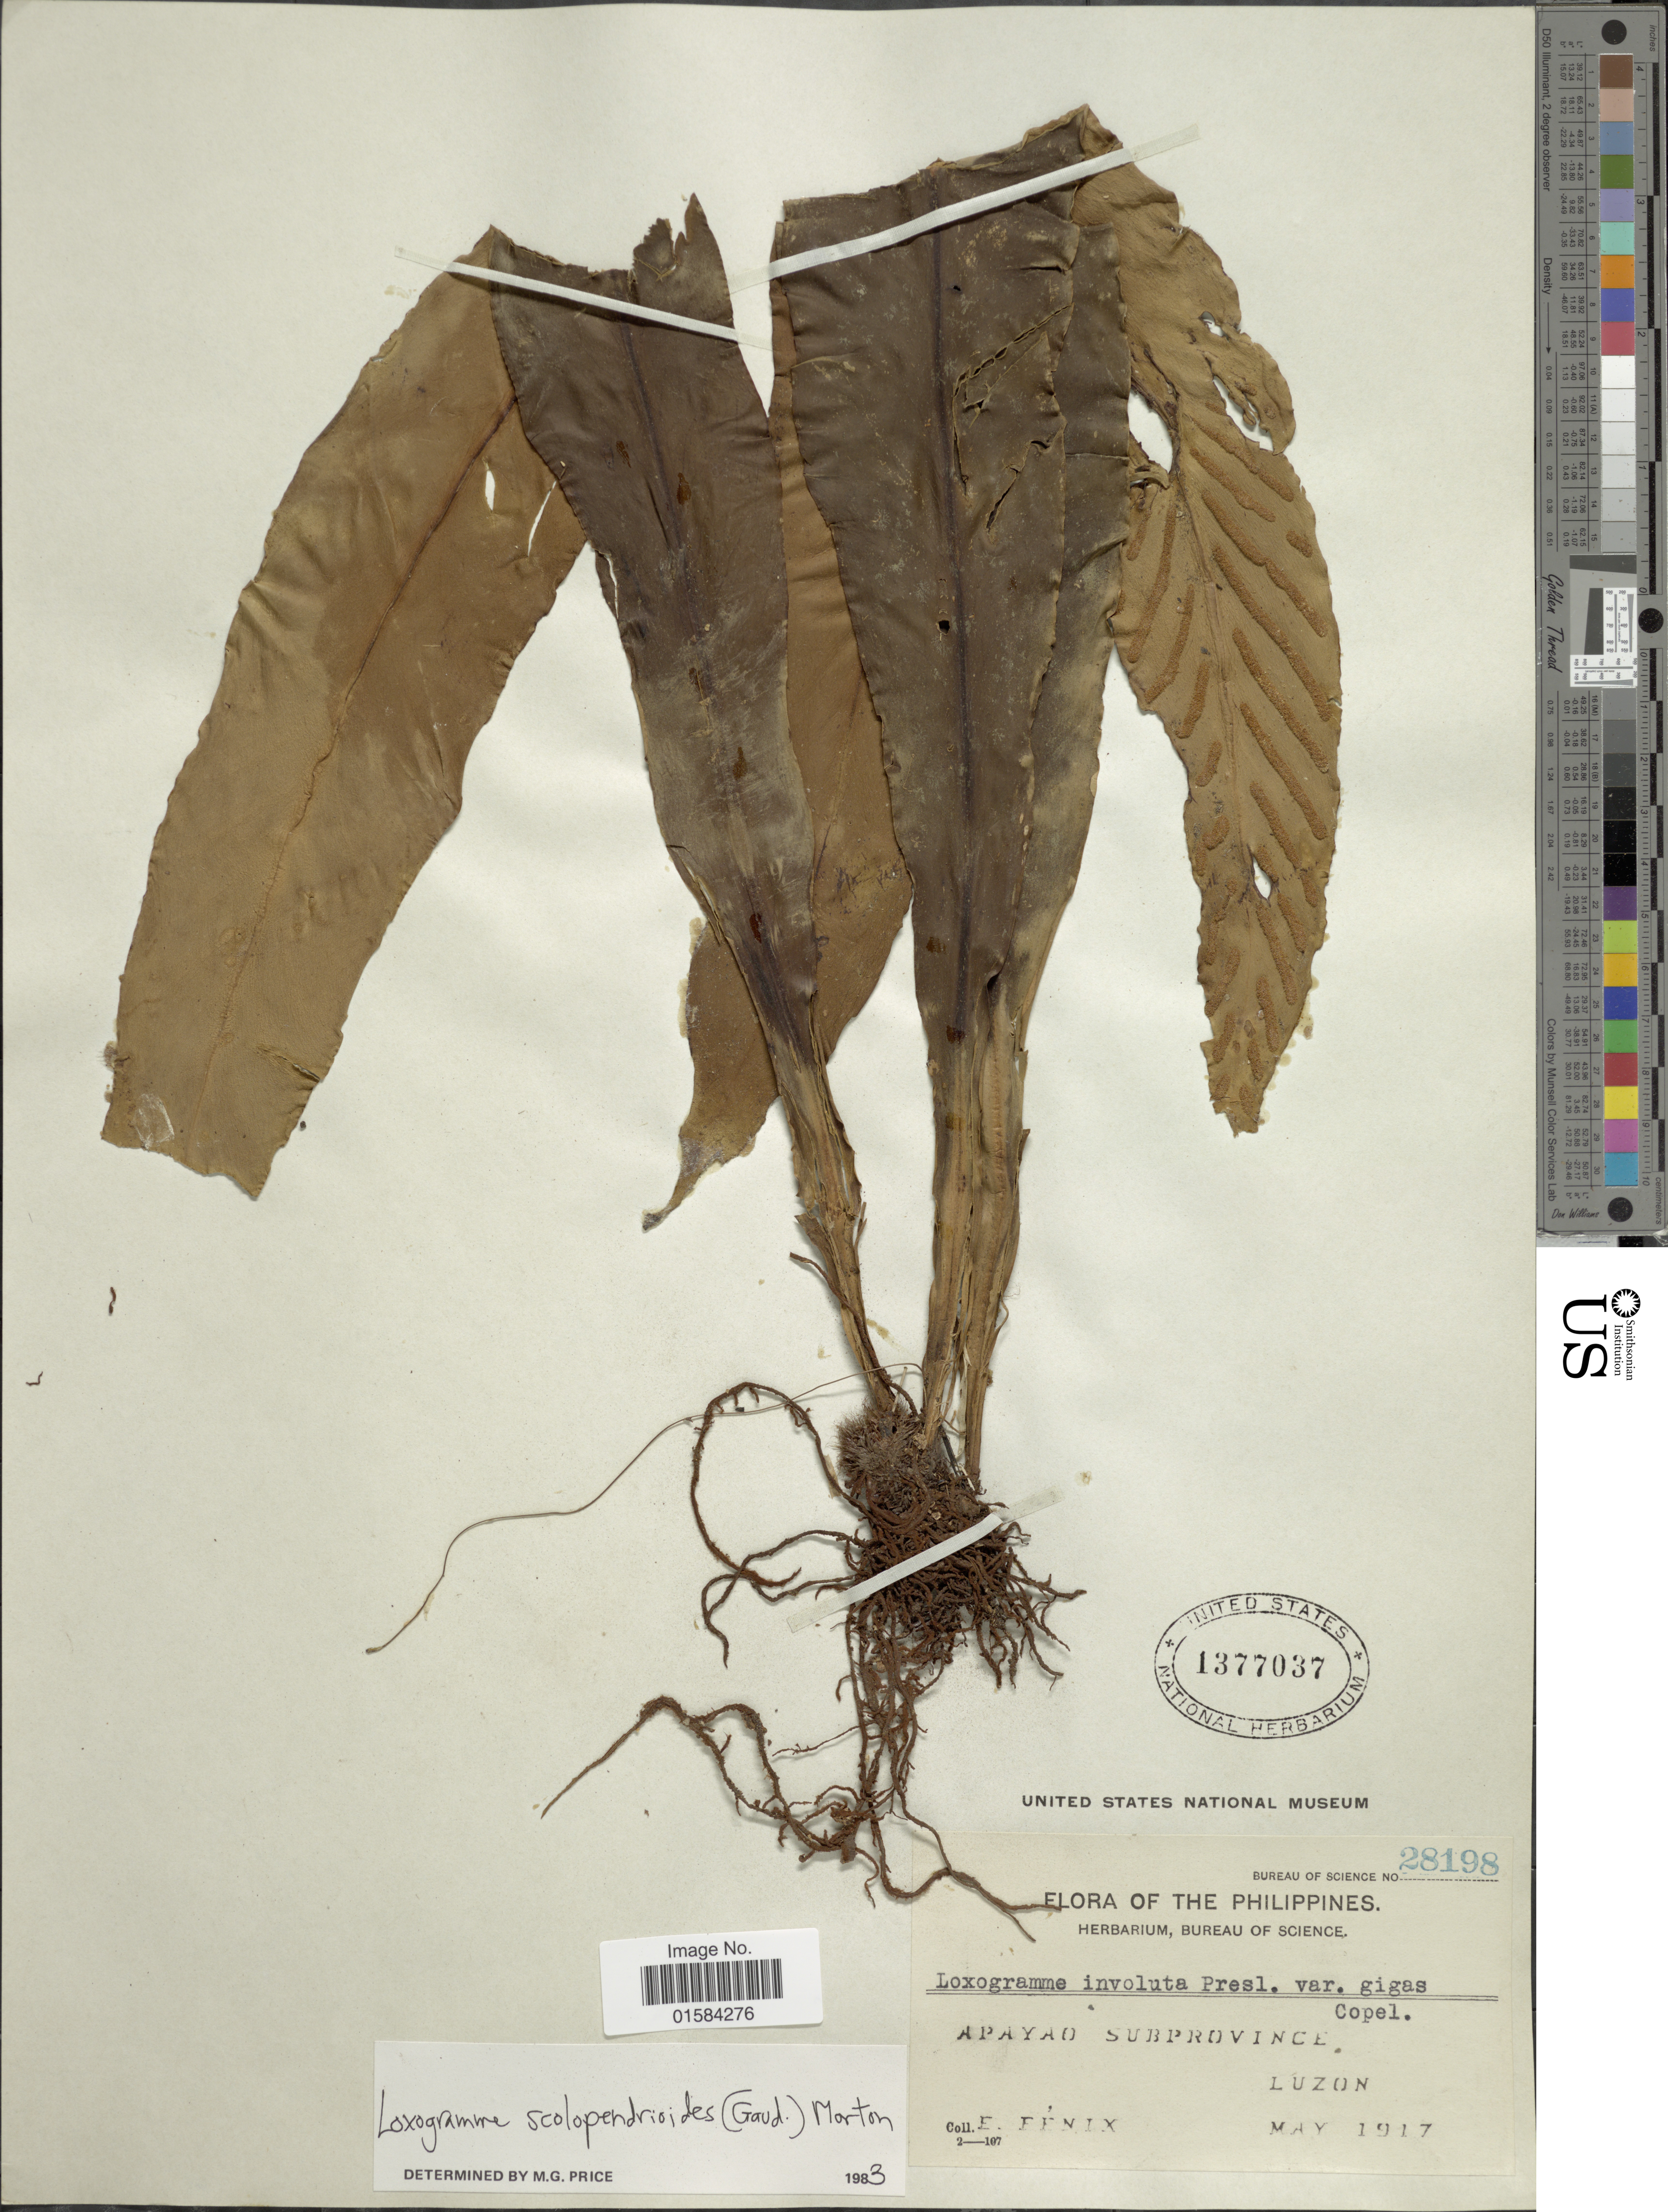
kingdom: Plantae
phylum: Tracheophyta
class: Polypodiopsida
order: Polypodiales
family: Polypodiaceae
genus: Loxogramme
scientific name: Loxogramme scolopendrioides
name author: (Gaudich.) C.V. Morton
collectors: E. Fénix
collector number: Bureau of Science 28198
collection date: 1917-05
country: Philippines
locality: Apayao Subprovince, Luzon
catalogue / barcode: US 1377037